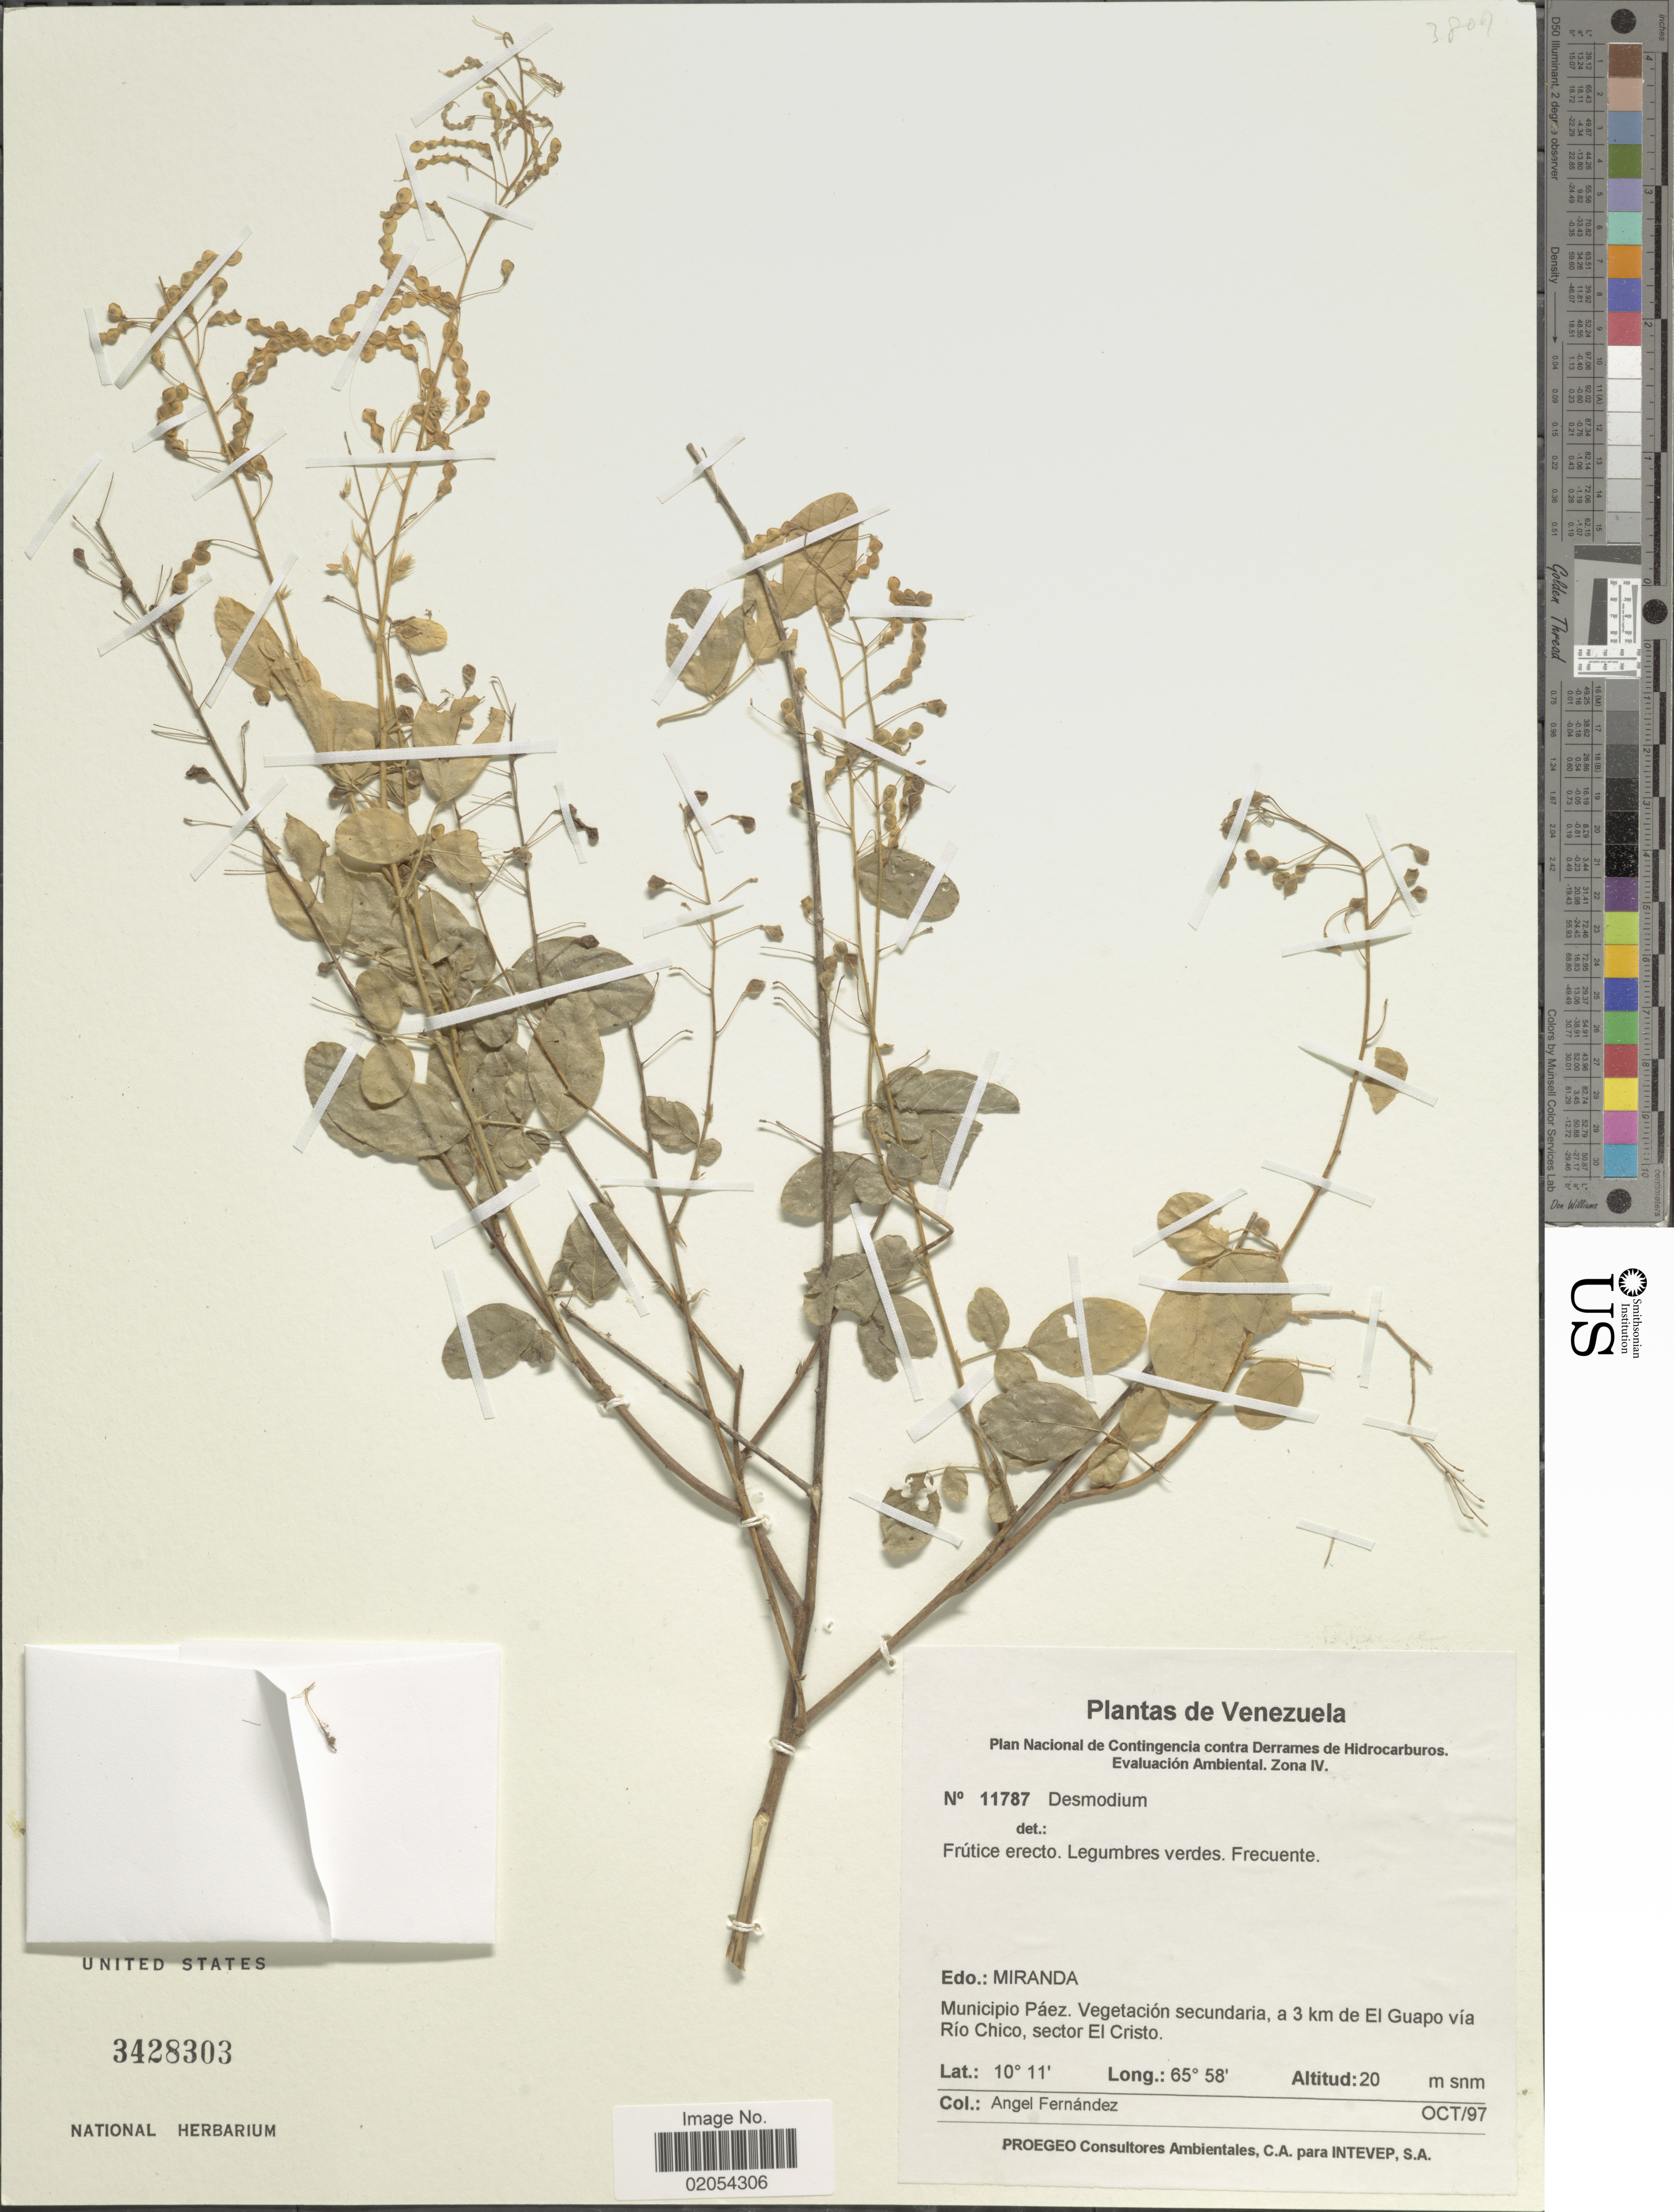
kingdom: Plantae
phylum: Tracheophyta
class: Magnoliopsida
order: Fabales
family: Fabaceae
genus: Desmodium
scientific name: Desmodium sp.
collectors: Á. Fernández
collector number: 11787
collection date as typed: Transcribed d/m/y: /10/97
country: Venezuela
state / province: Miranda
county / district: Páez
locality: Vegetacion secundaria, a 3 km de El Guapo via Rio Chico, sector El Cristo.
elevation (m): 20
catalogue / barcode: US 3428303